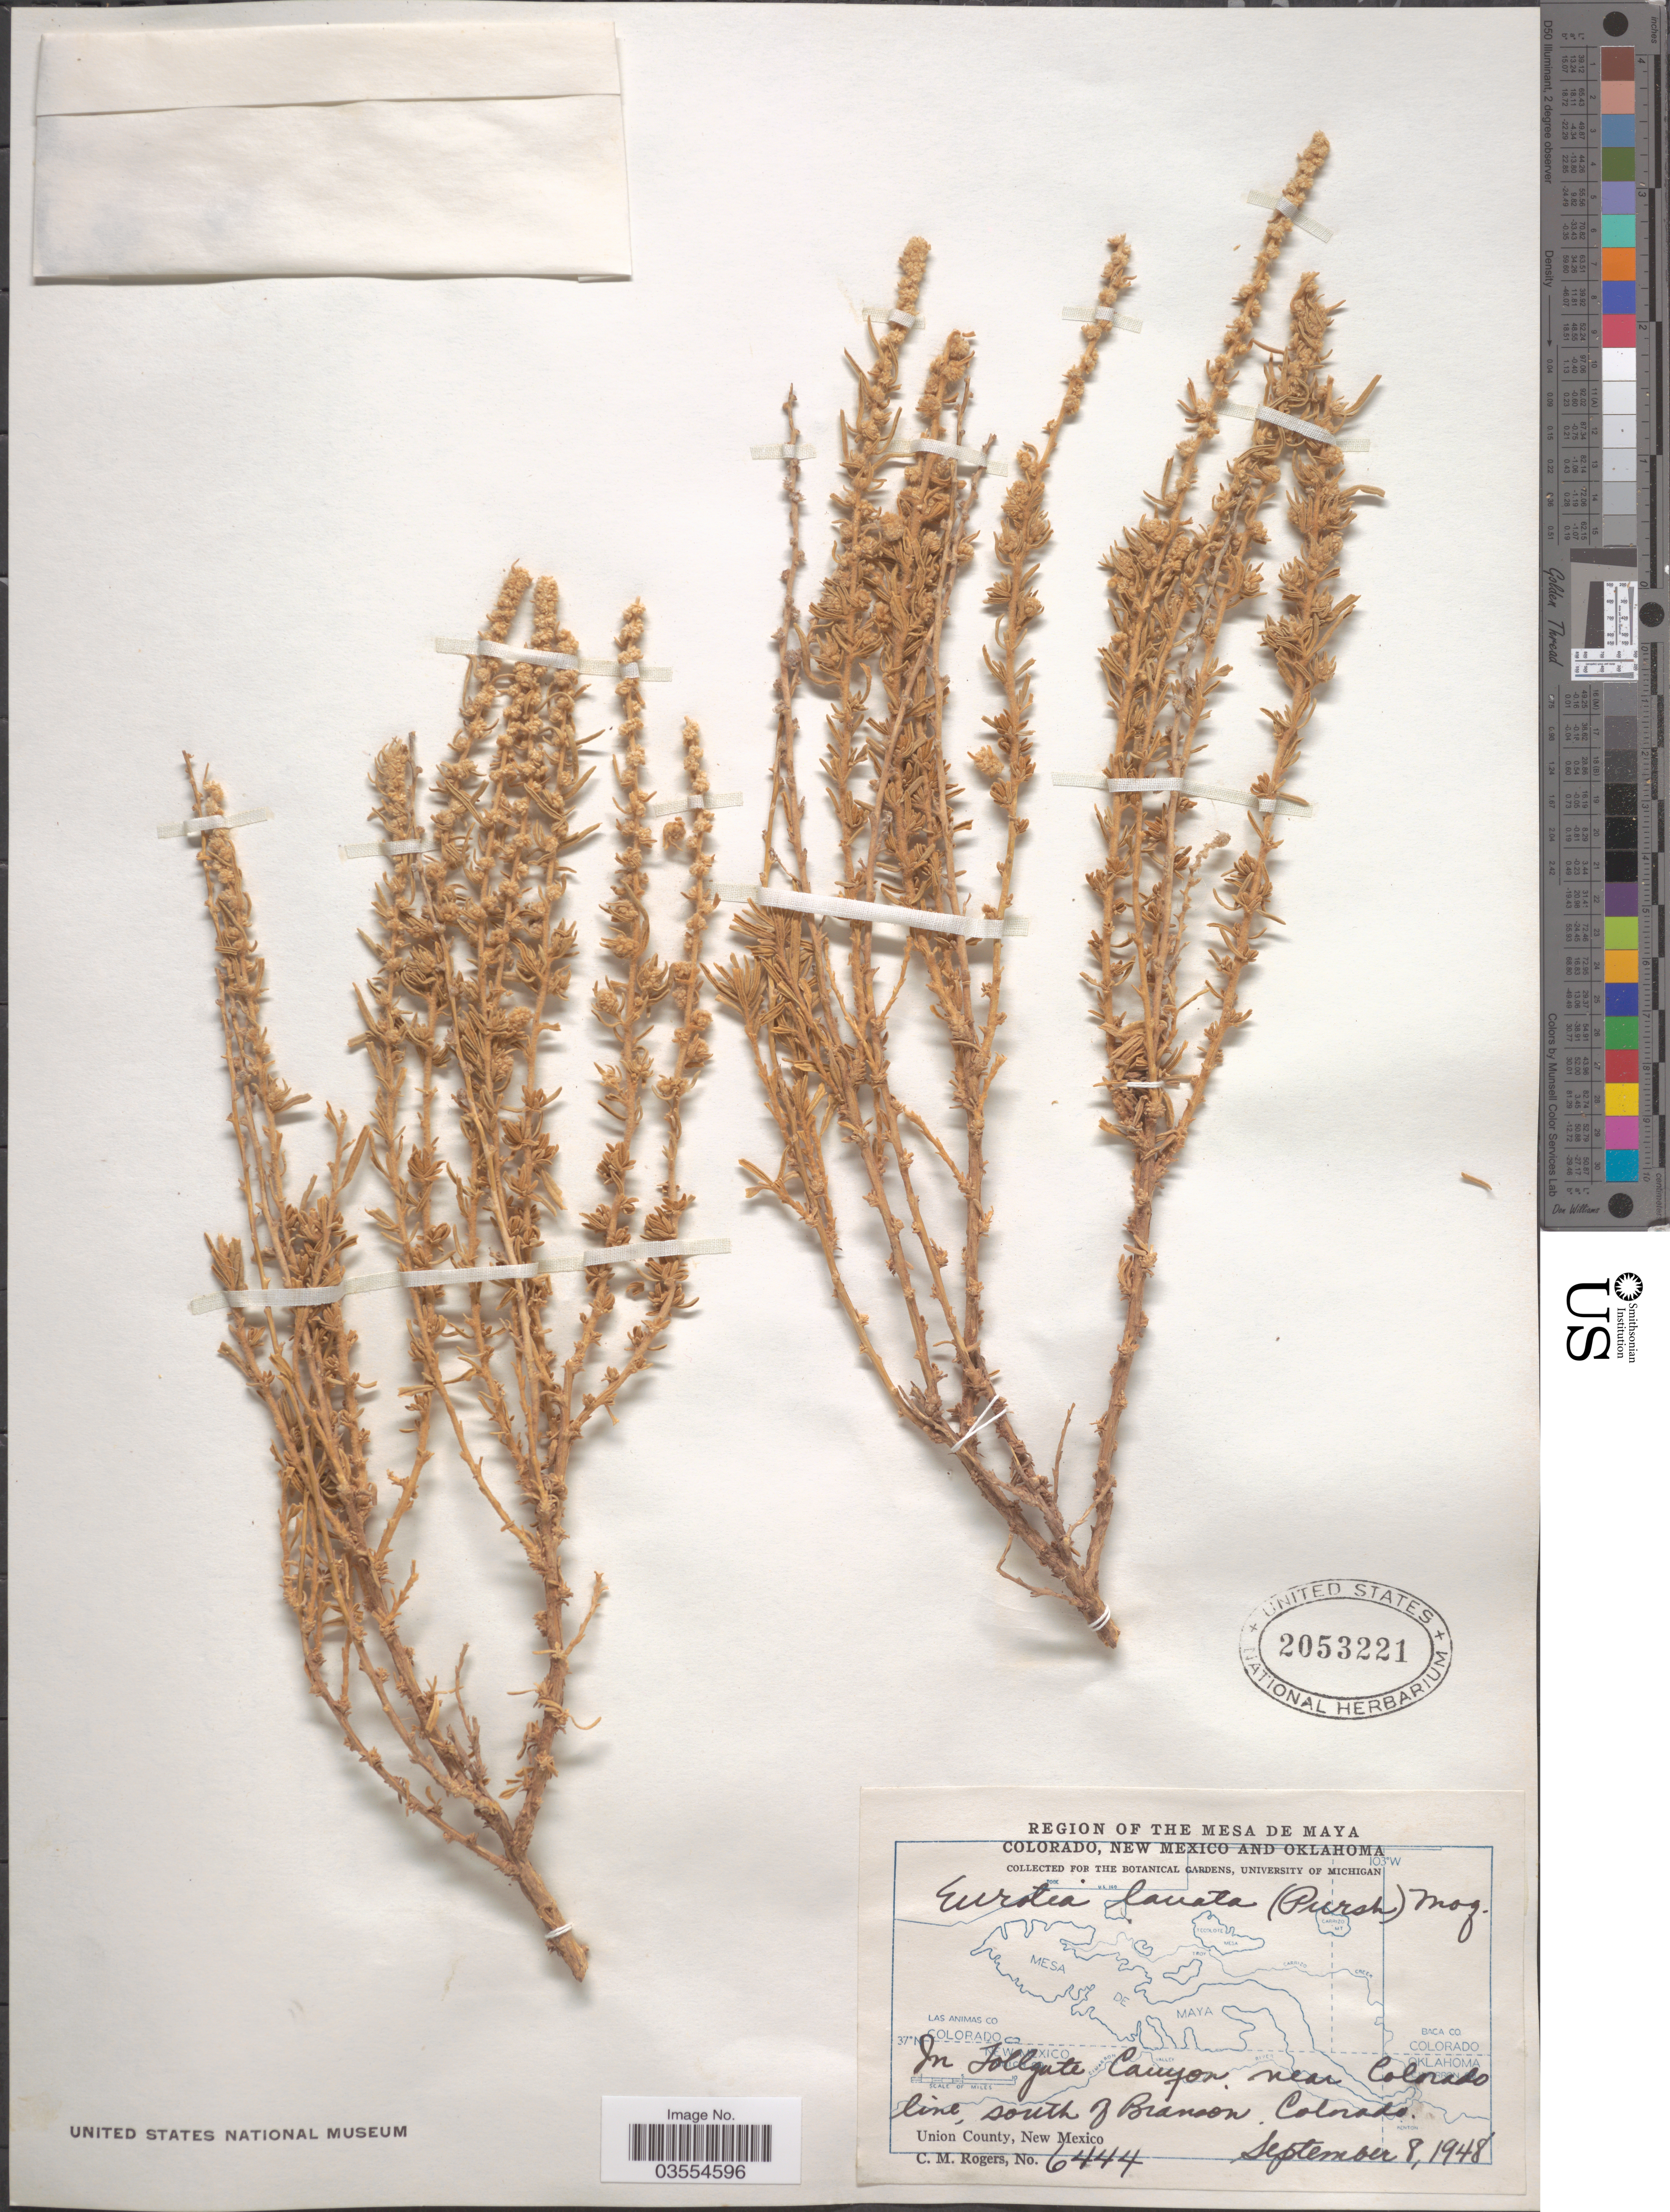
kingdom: Plantae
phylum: Tracheophyta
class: Magnoliopsida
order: Caryophyllales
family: Amaranthaceae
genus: Krascheninnikovia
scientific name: Krascheninnikovia lanata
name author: (Pursh) A. Meeuse & A.Smit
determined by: U.S. National Herbarium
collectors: C. M. Rogers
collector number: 6444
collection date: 1948-09-08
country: United States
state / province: New Mexico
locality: Mesa de Maya. In Tollgate Canyon near Colorado line, south of Branson. Union County.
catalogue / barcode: US 2053221